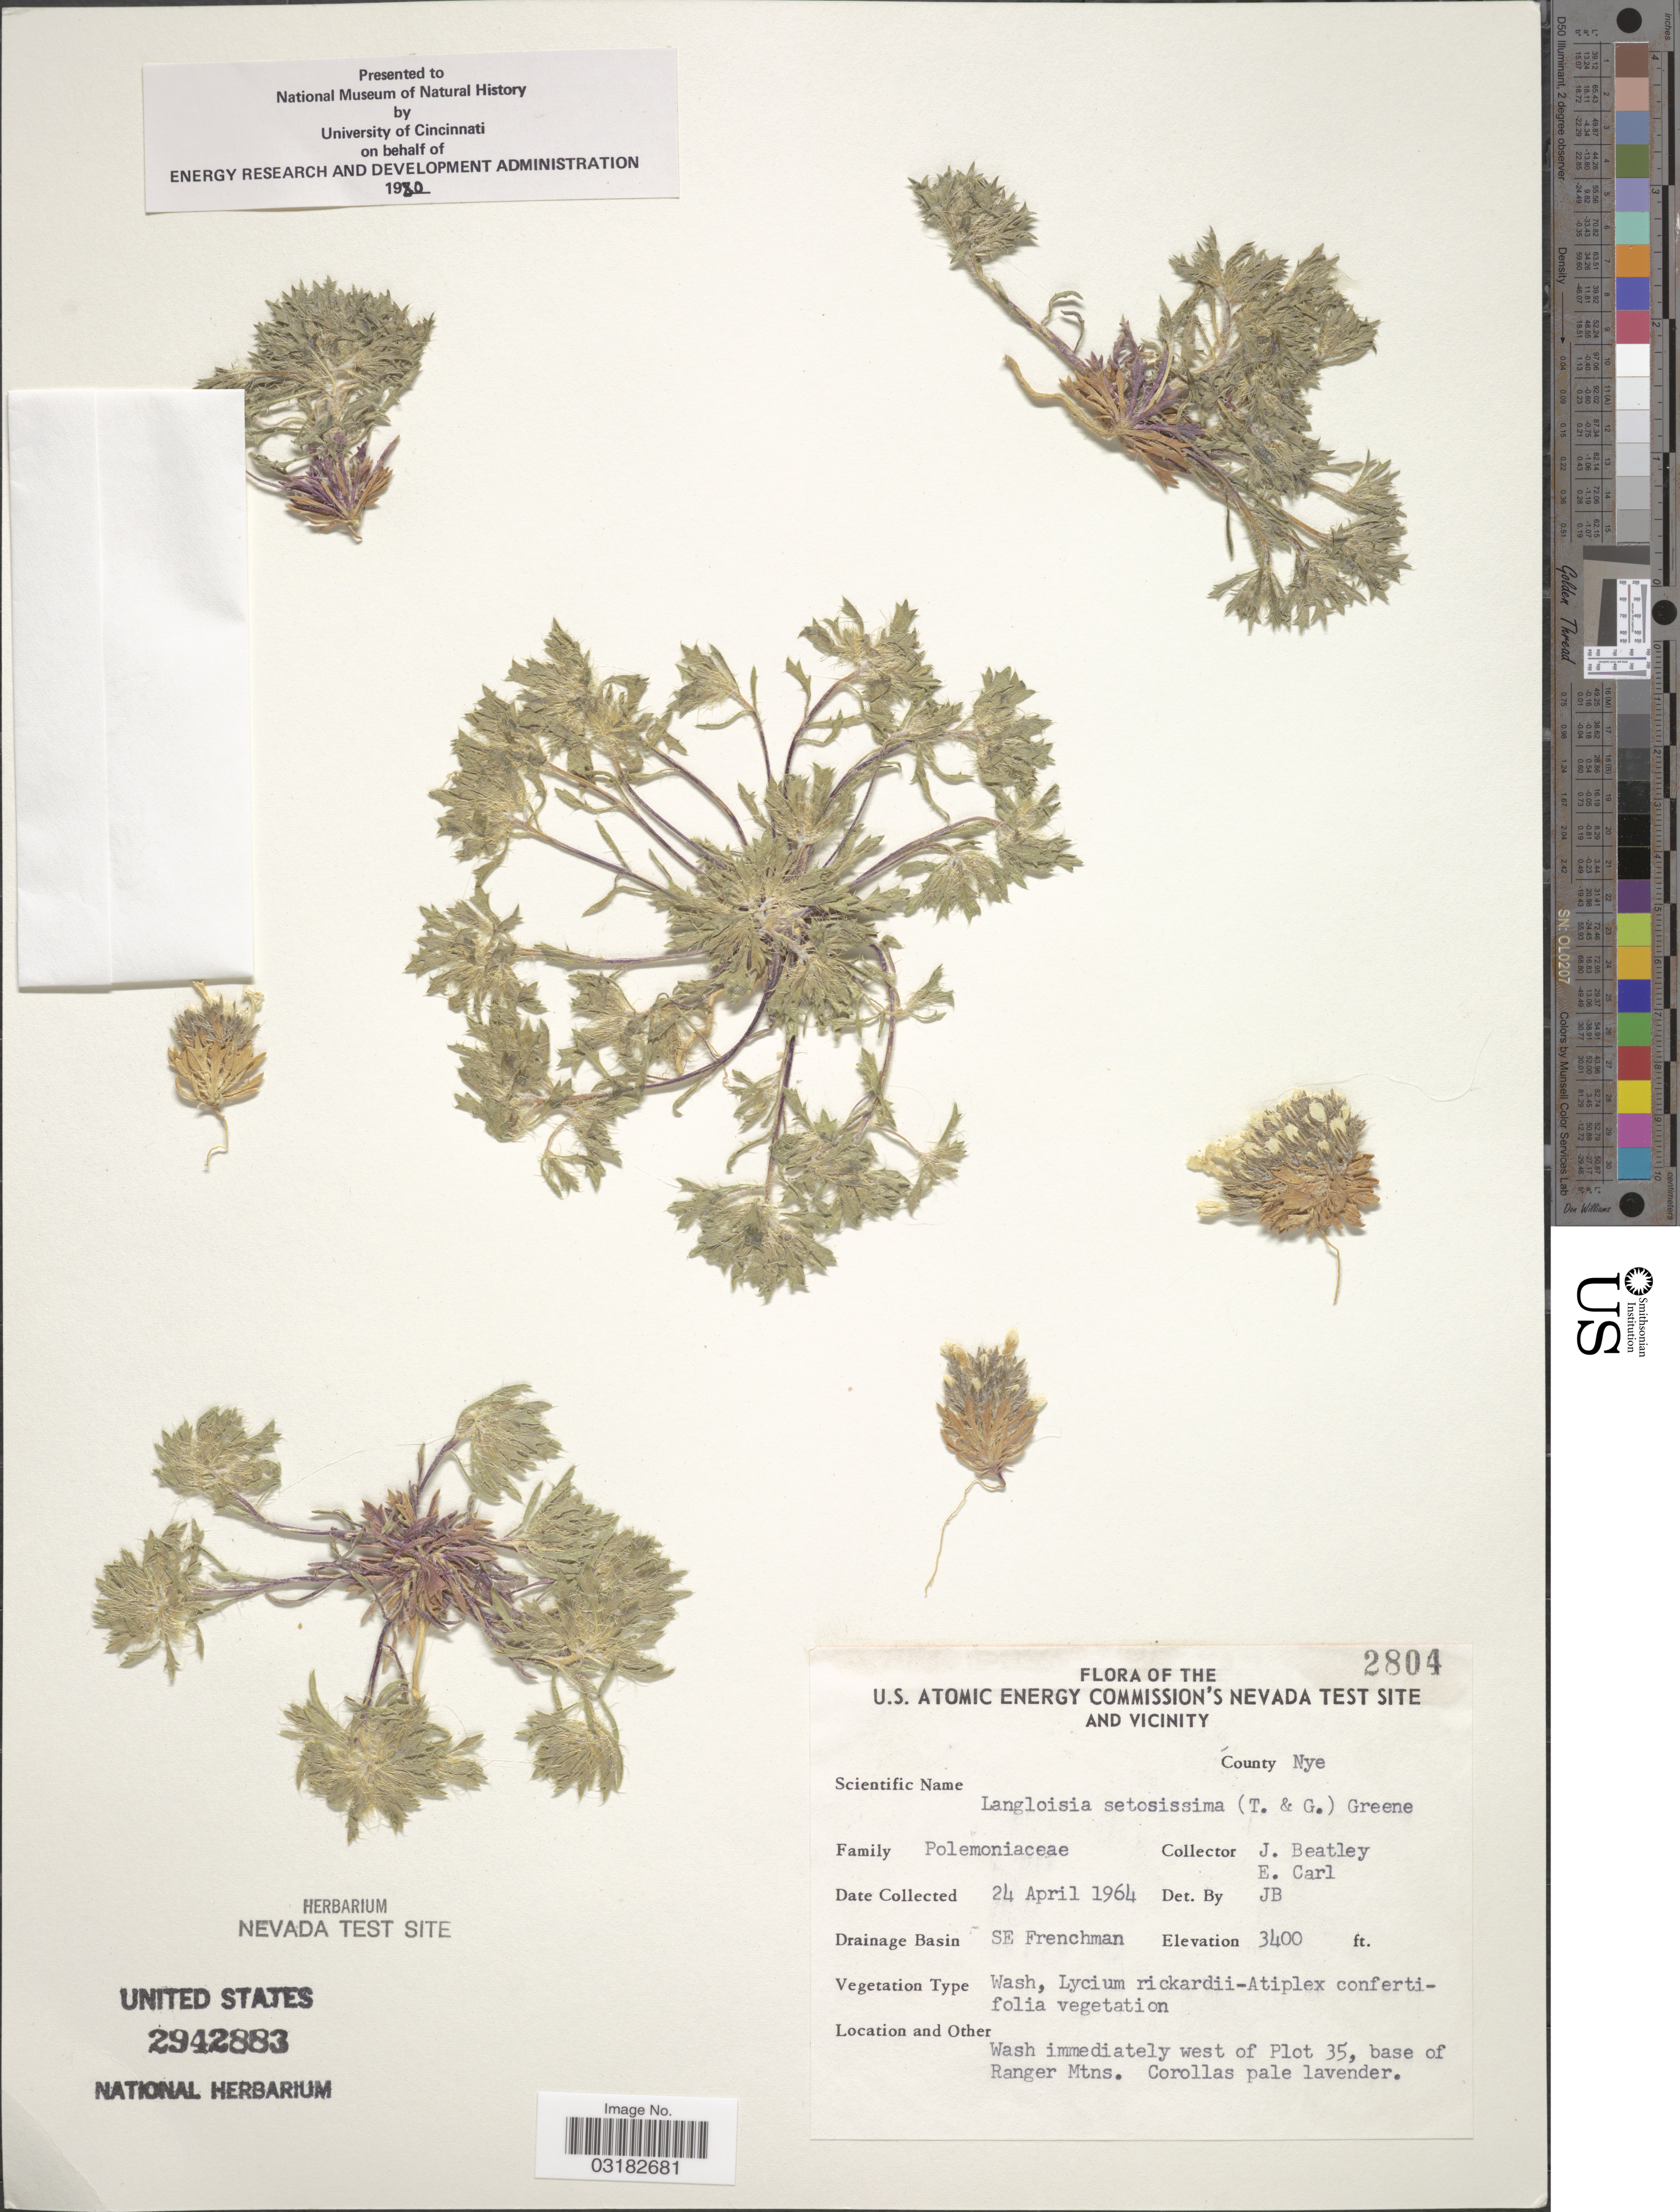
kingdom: Plantae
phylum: Tracheophyta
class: Magnoliopsida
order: Ericales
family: Polemoniaceae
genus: Langloisia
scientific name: Langloisia setosissima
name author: (Torr. & A. Gray) Greene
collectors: J. C. Beatley & E. Carl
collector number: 2804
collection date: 1964-04-24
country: United States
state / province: Nevada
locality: U.S. Atomic Energy Commission's Nevada Test Site and vicinity. County Nye. Drainage Basin SE Frenchman. Wash immediately west of Plot 35, base of Ranger Mtns.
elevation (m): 1036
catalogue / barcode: US 2942883